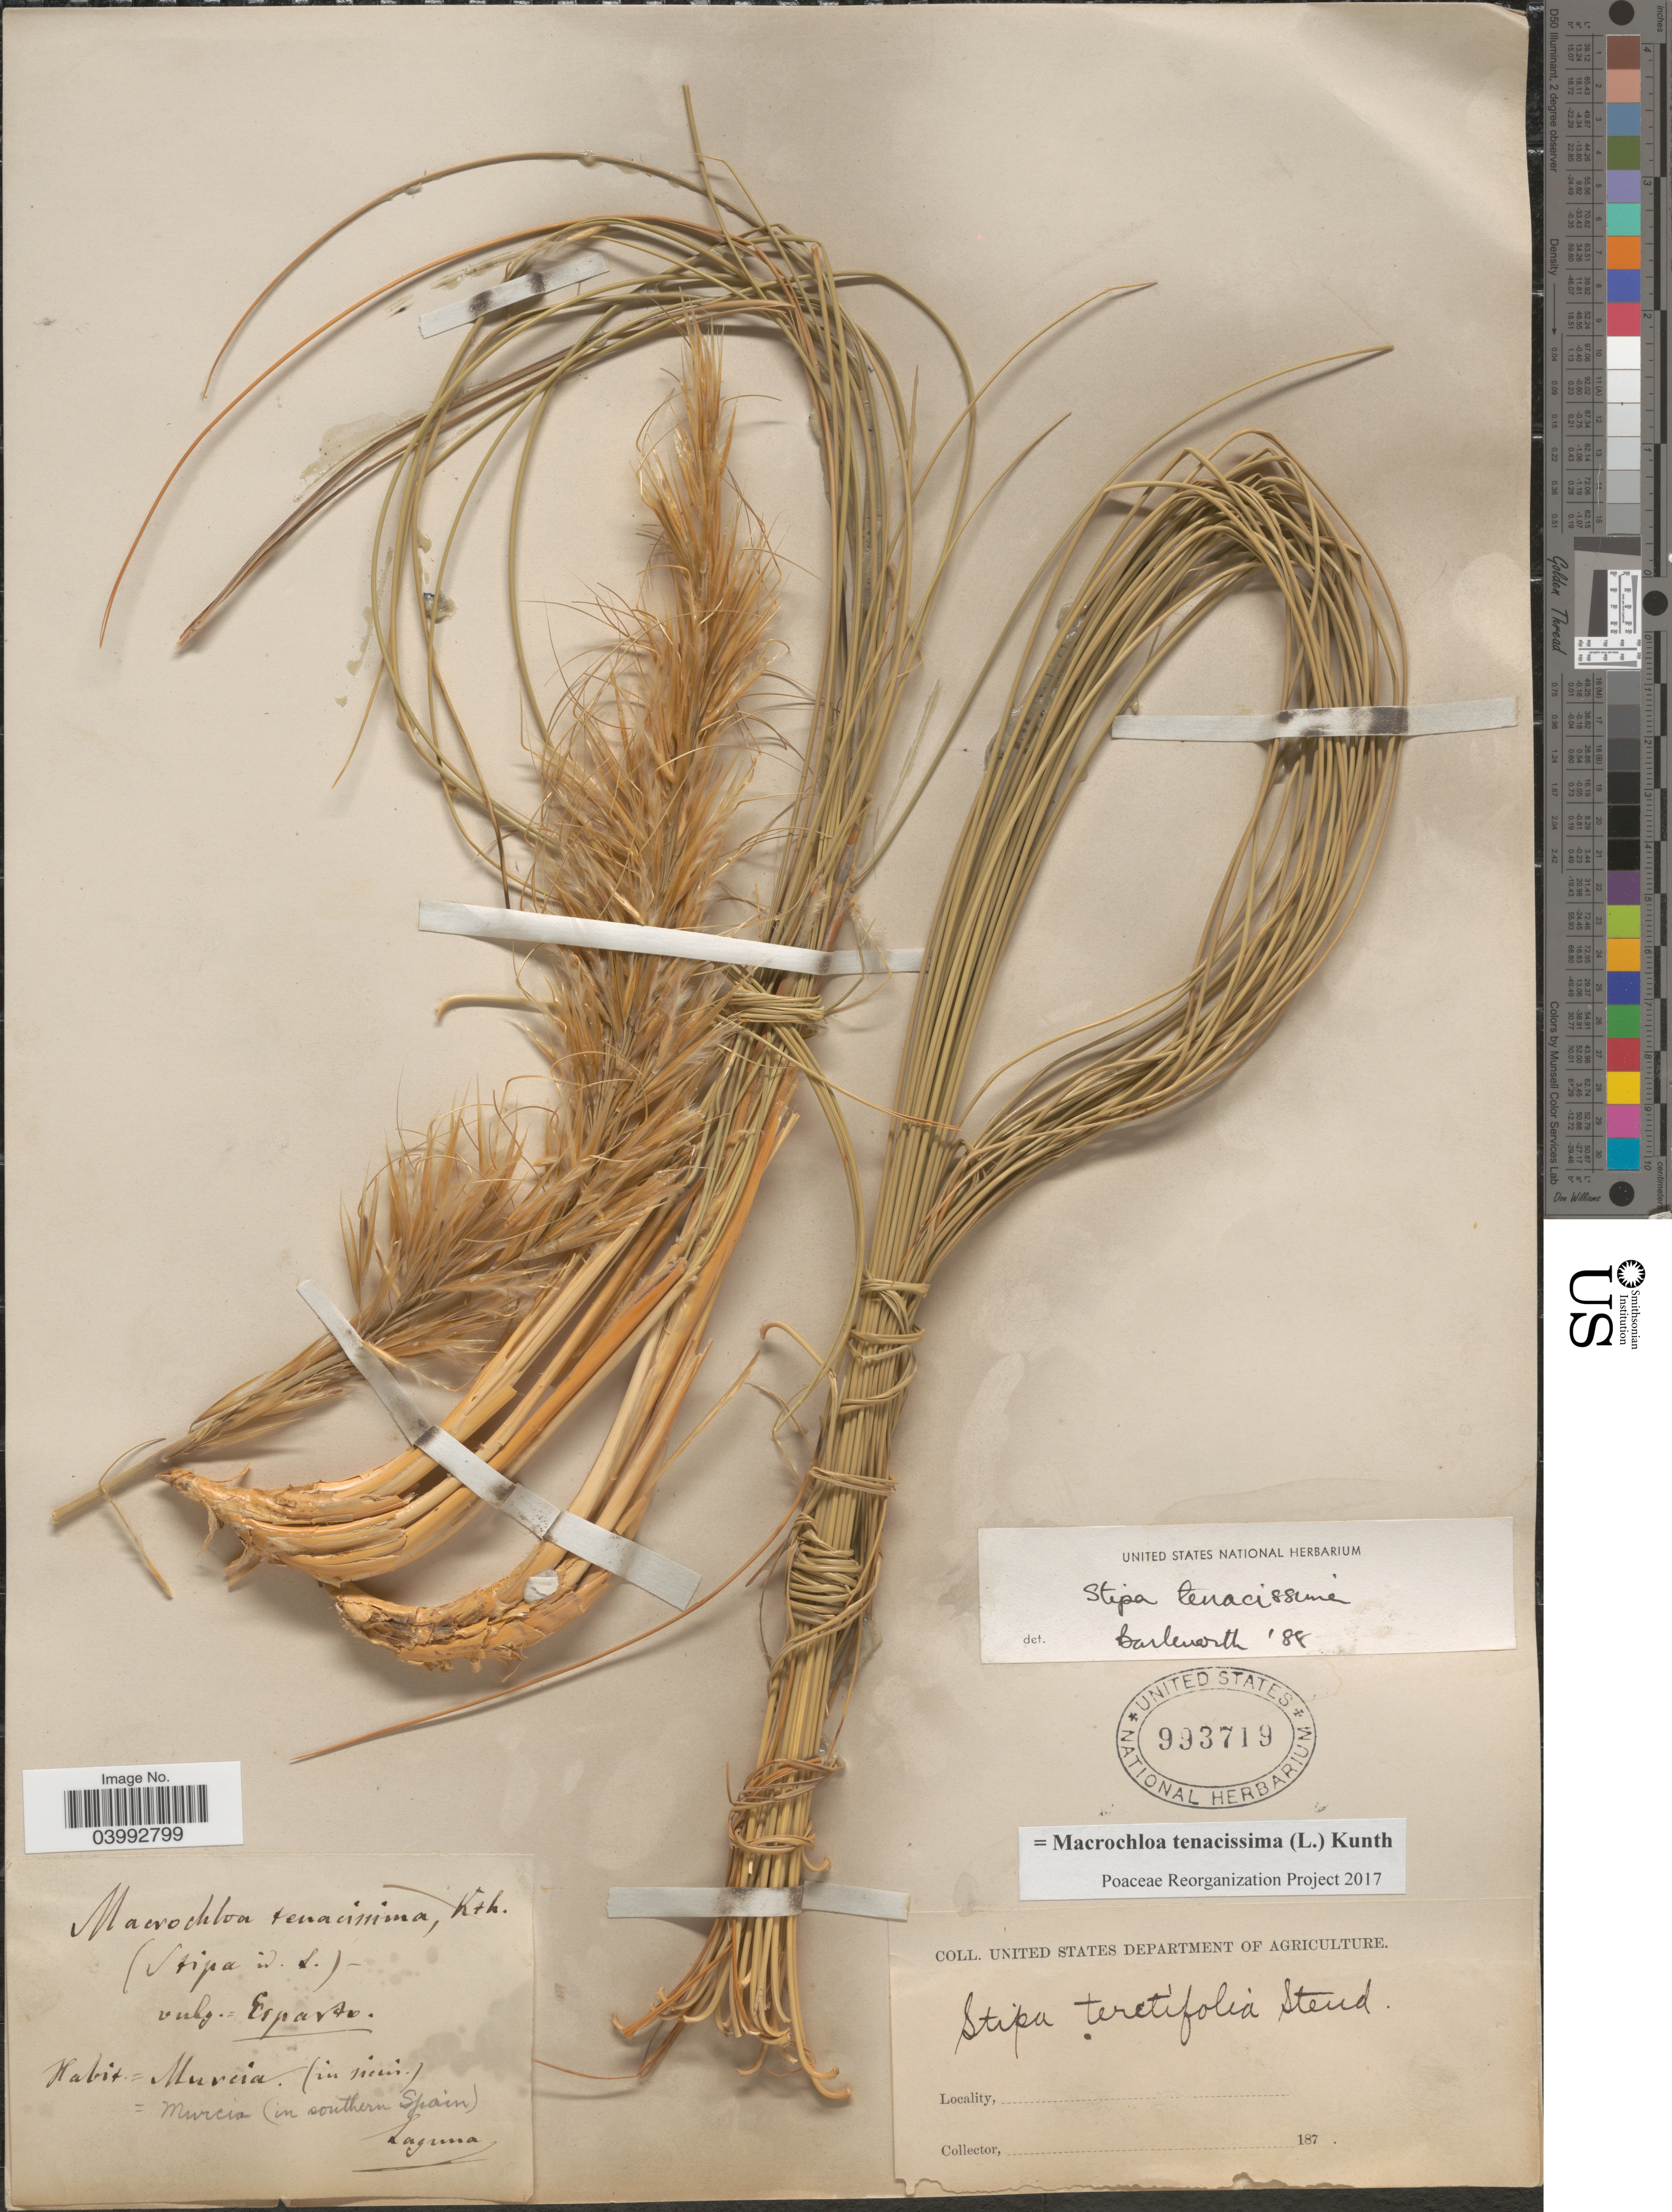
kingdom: Plantae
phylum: Tracheophyta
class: Liliopsida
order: Poales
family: Poaceae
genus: Macrochloa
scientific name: Macrochloa tenacissima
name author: (L.) Kunth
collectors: -. Laguna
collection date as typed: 187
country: Spain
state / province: Murcia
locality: Murcia (in [illegible text]) =Murcia (in southern Spain). Laguna.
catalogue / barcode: US 993719